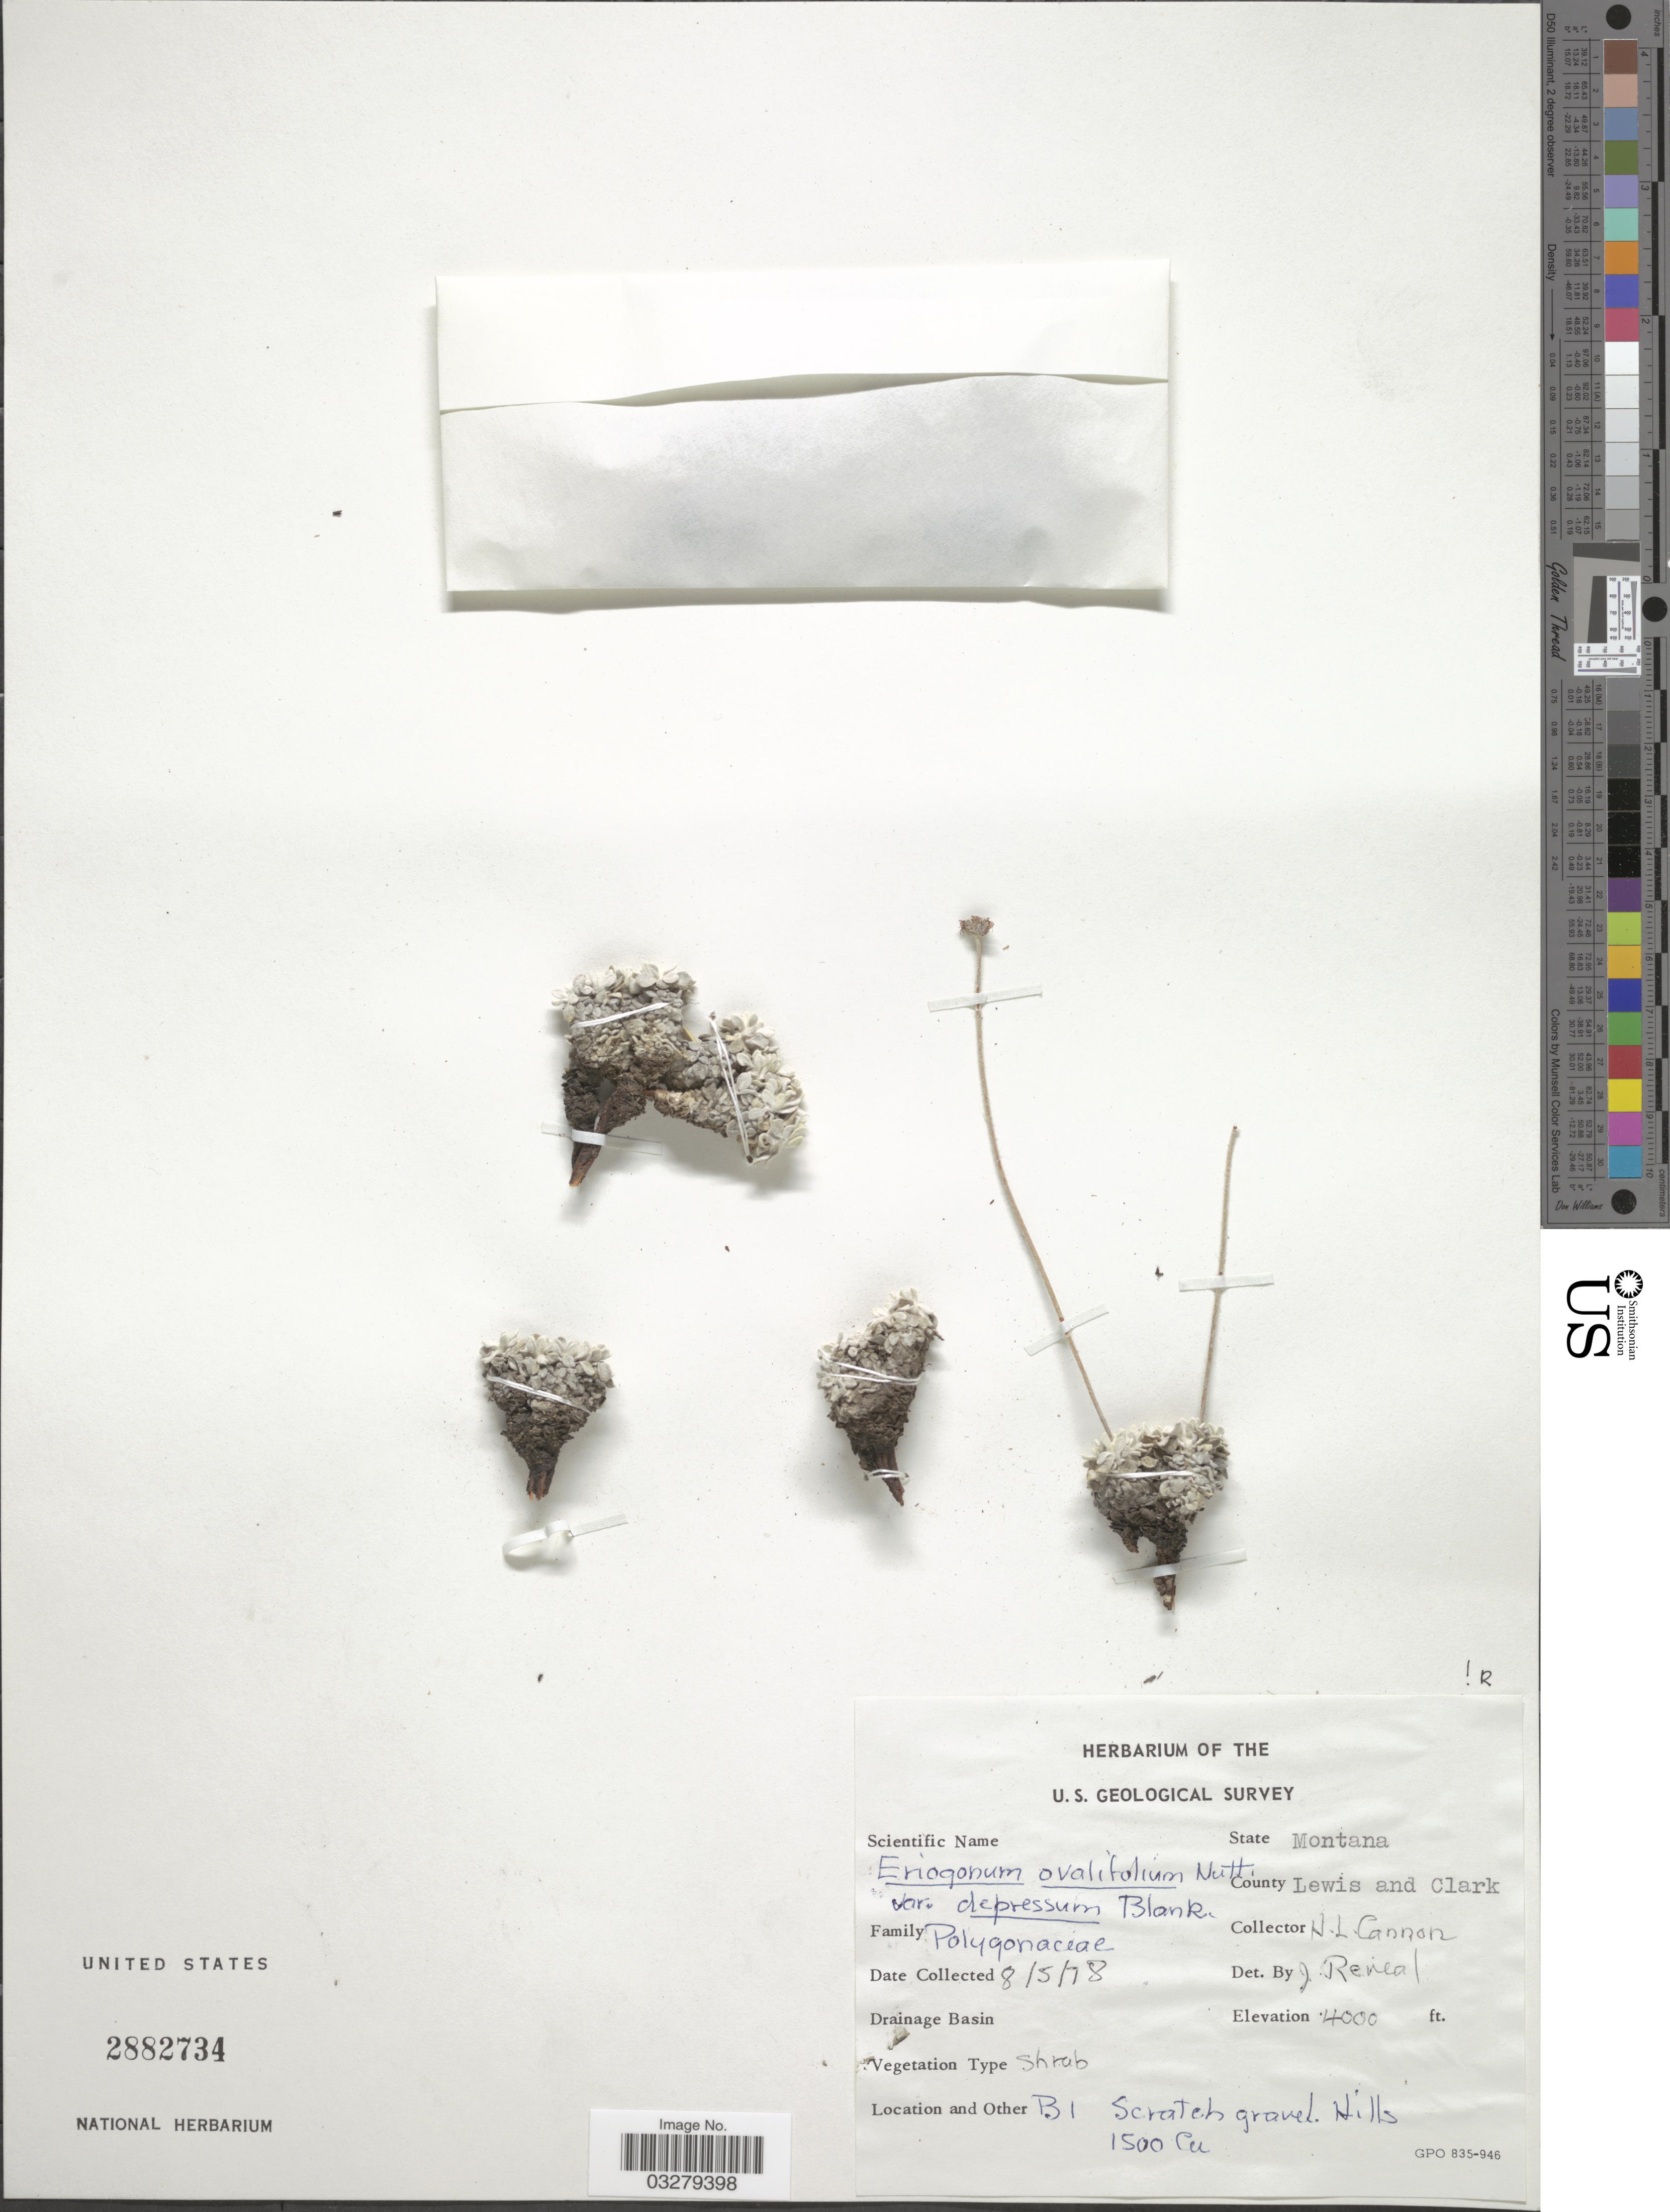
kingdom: Plantae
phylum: Tracheophyta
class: Magnoliopsida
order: Caryophyllales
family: Polygonaceae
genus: Eriogonum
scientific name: Eriogonum ovalifolium var. depressum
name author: Blank.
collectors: H. Cannon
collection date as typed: Transcribed d/m/y: 5/8/78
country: United States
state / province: Montana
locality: County Lewis and Clark, B1, Scratch gravel Hills 1500Cu.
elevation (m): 1219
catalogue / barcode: US 2882734